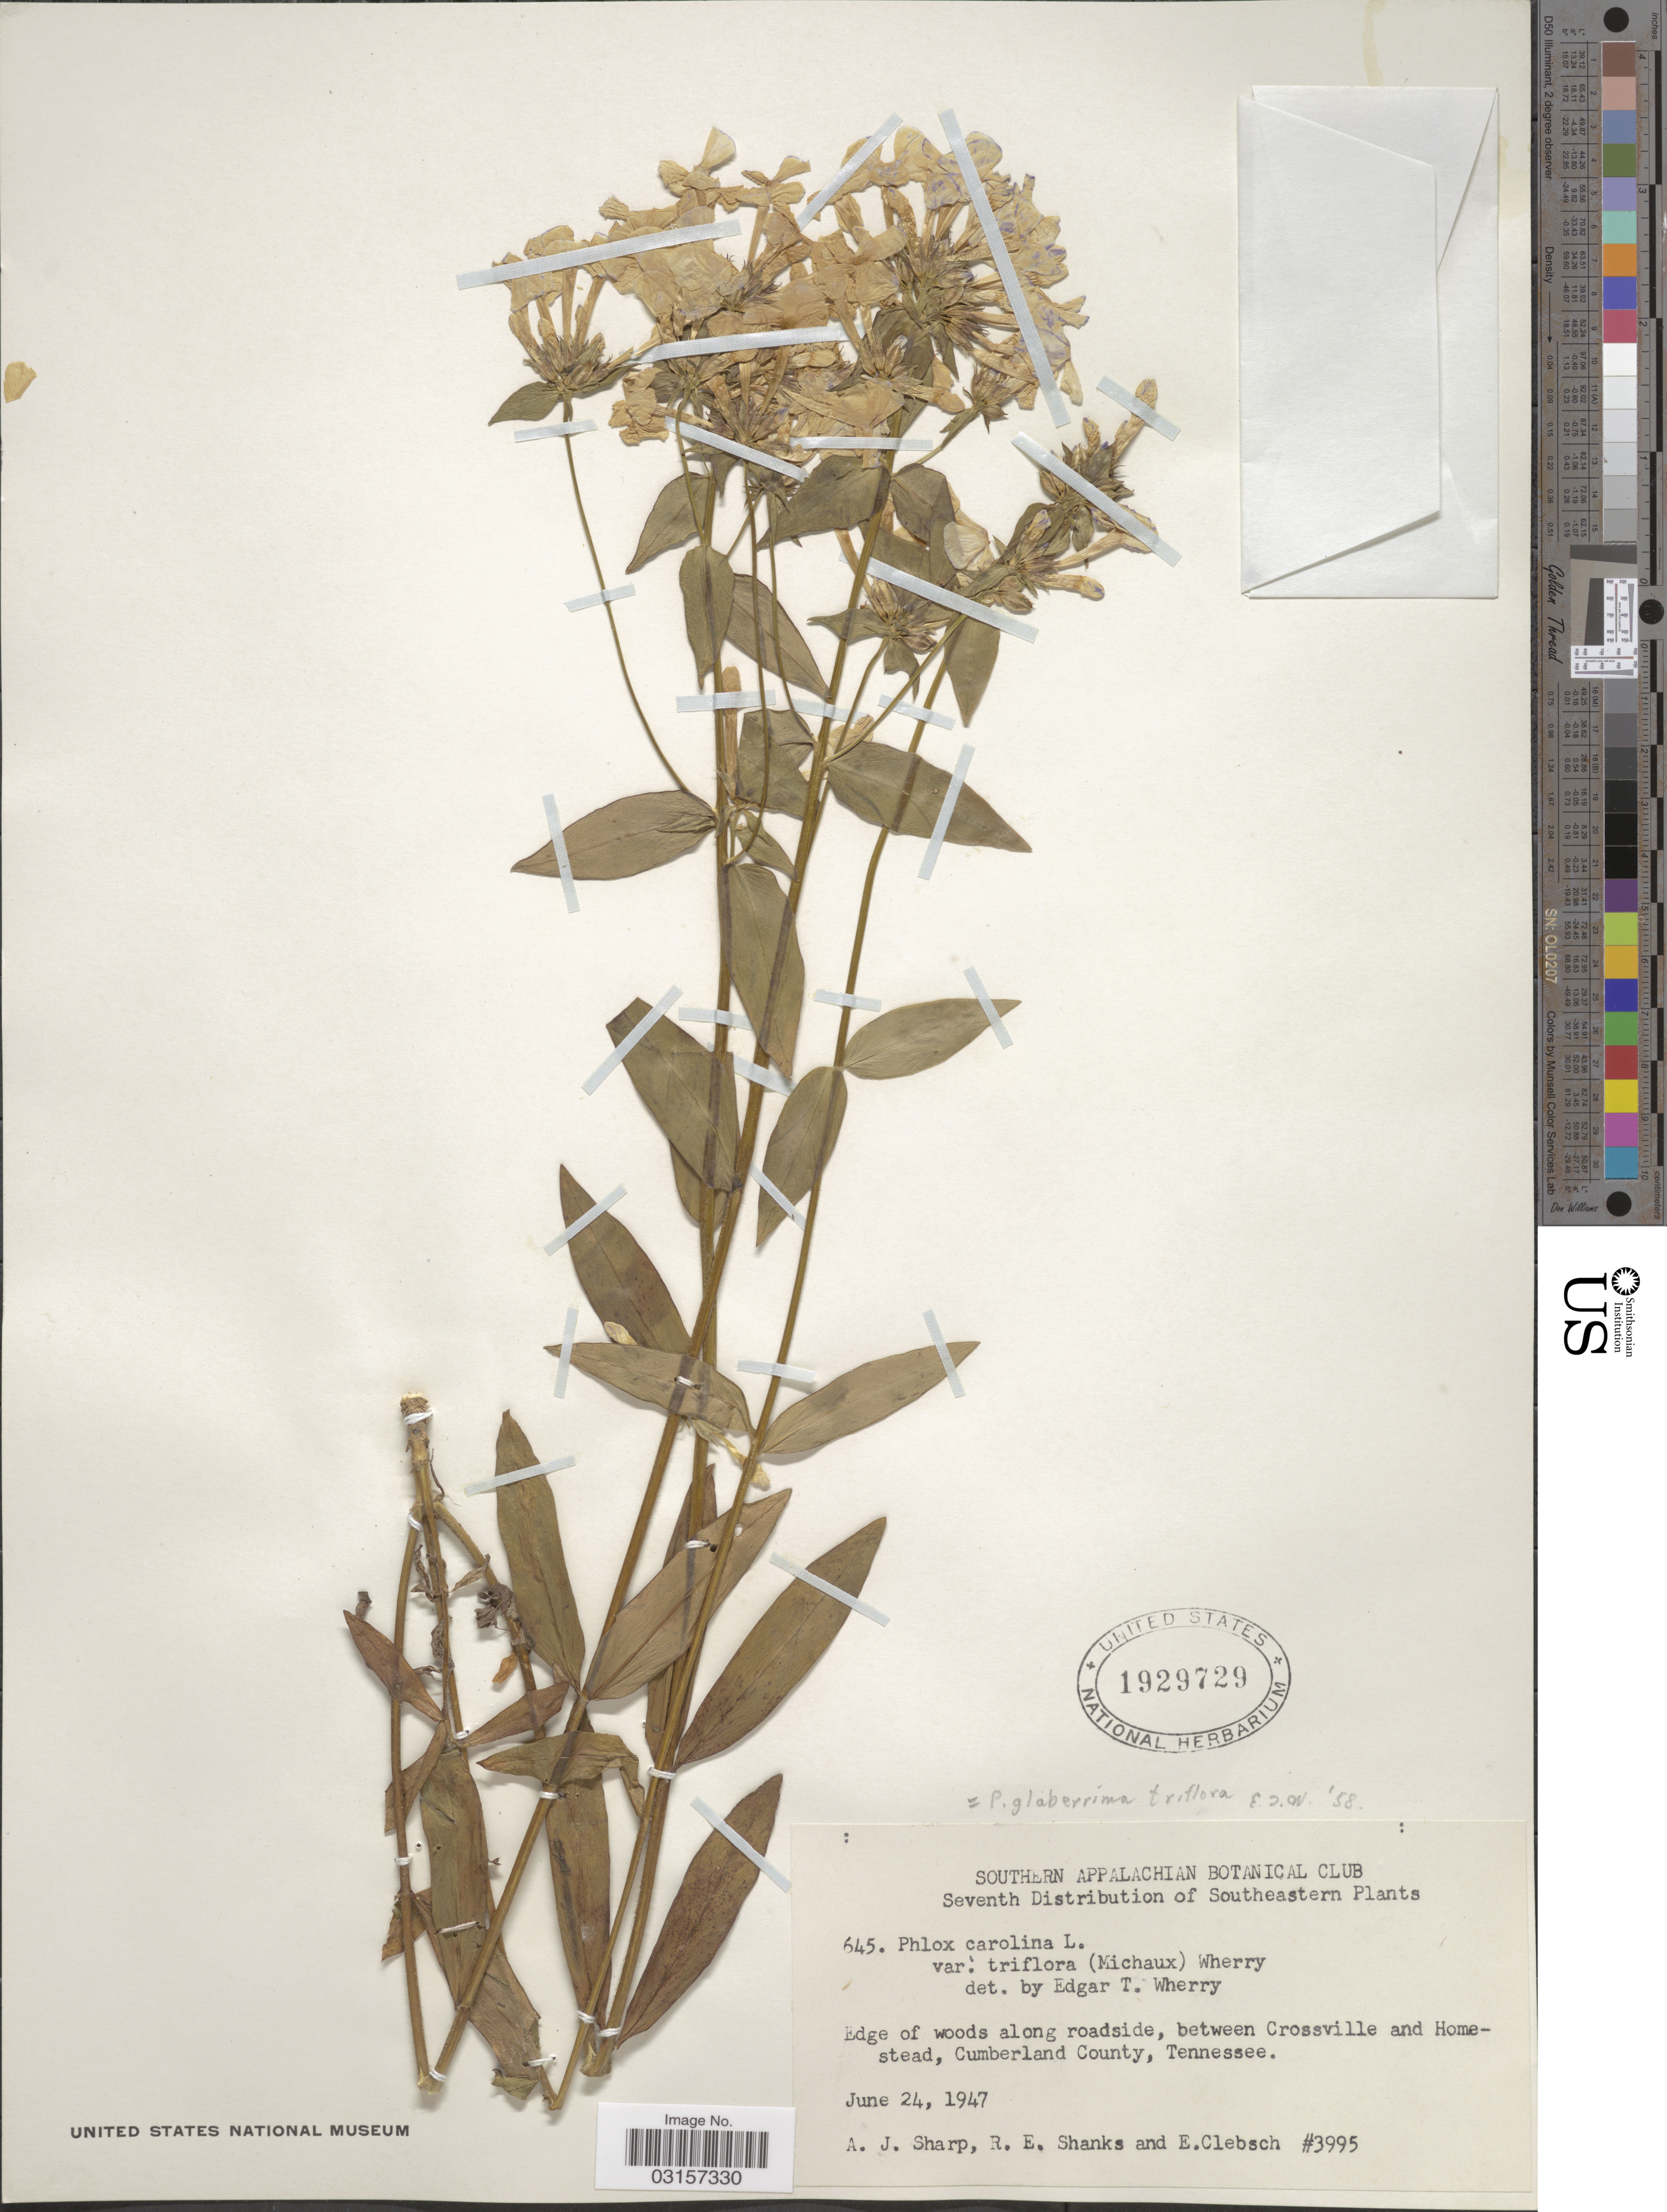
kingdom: Plantae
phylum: Tracheophyta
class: Magnoliopsida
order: Ericales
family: Polemoniaceae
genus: Phlox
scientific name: Phlox glaberrima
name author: L.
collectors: A. J. Sharp, R. Shanks & E. Clebsch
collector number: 3995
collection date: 1947-06-24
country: United States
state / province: Tennessee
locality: Southern Appalachian Botanical Club, Southeastern, Edge of woods along roadside, between Crossville and Homestead, Cumberland County.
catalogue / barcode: US 1929729